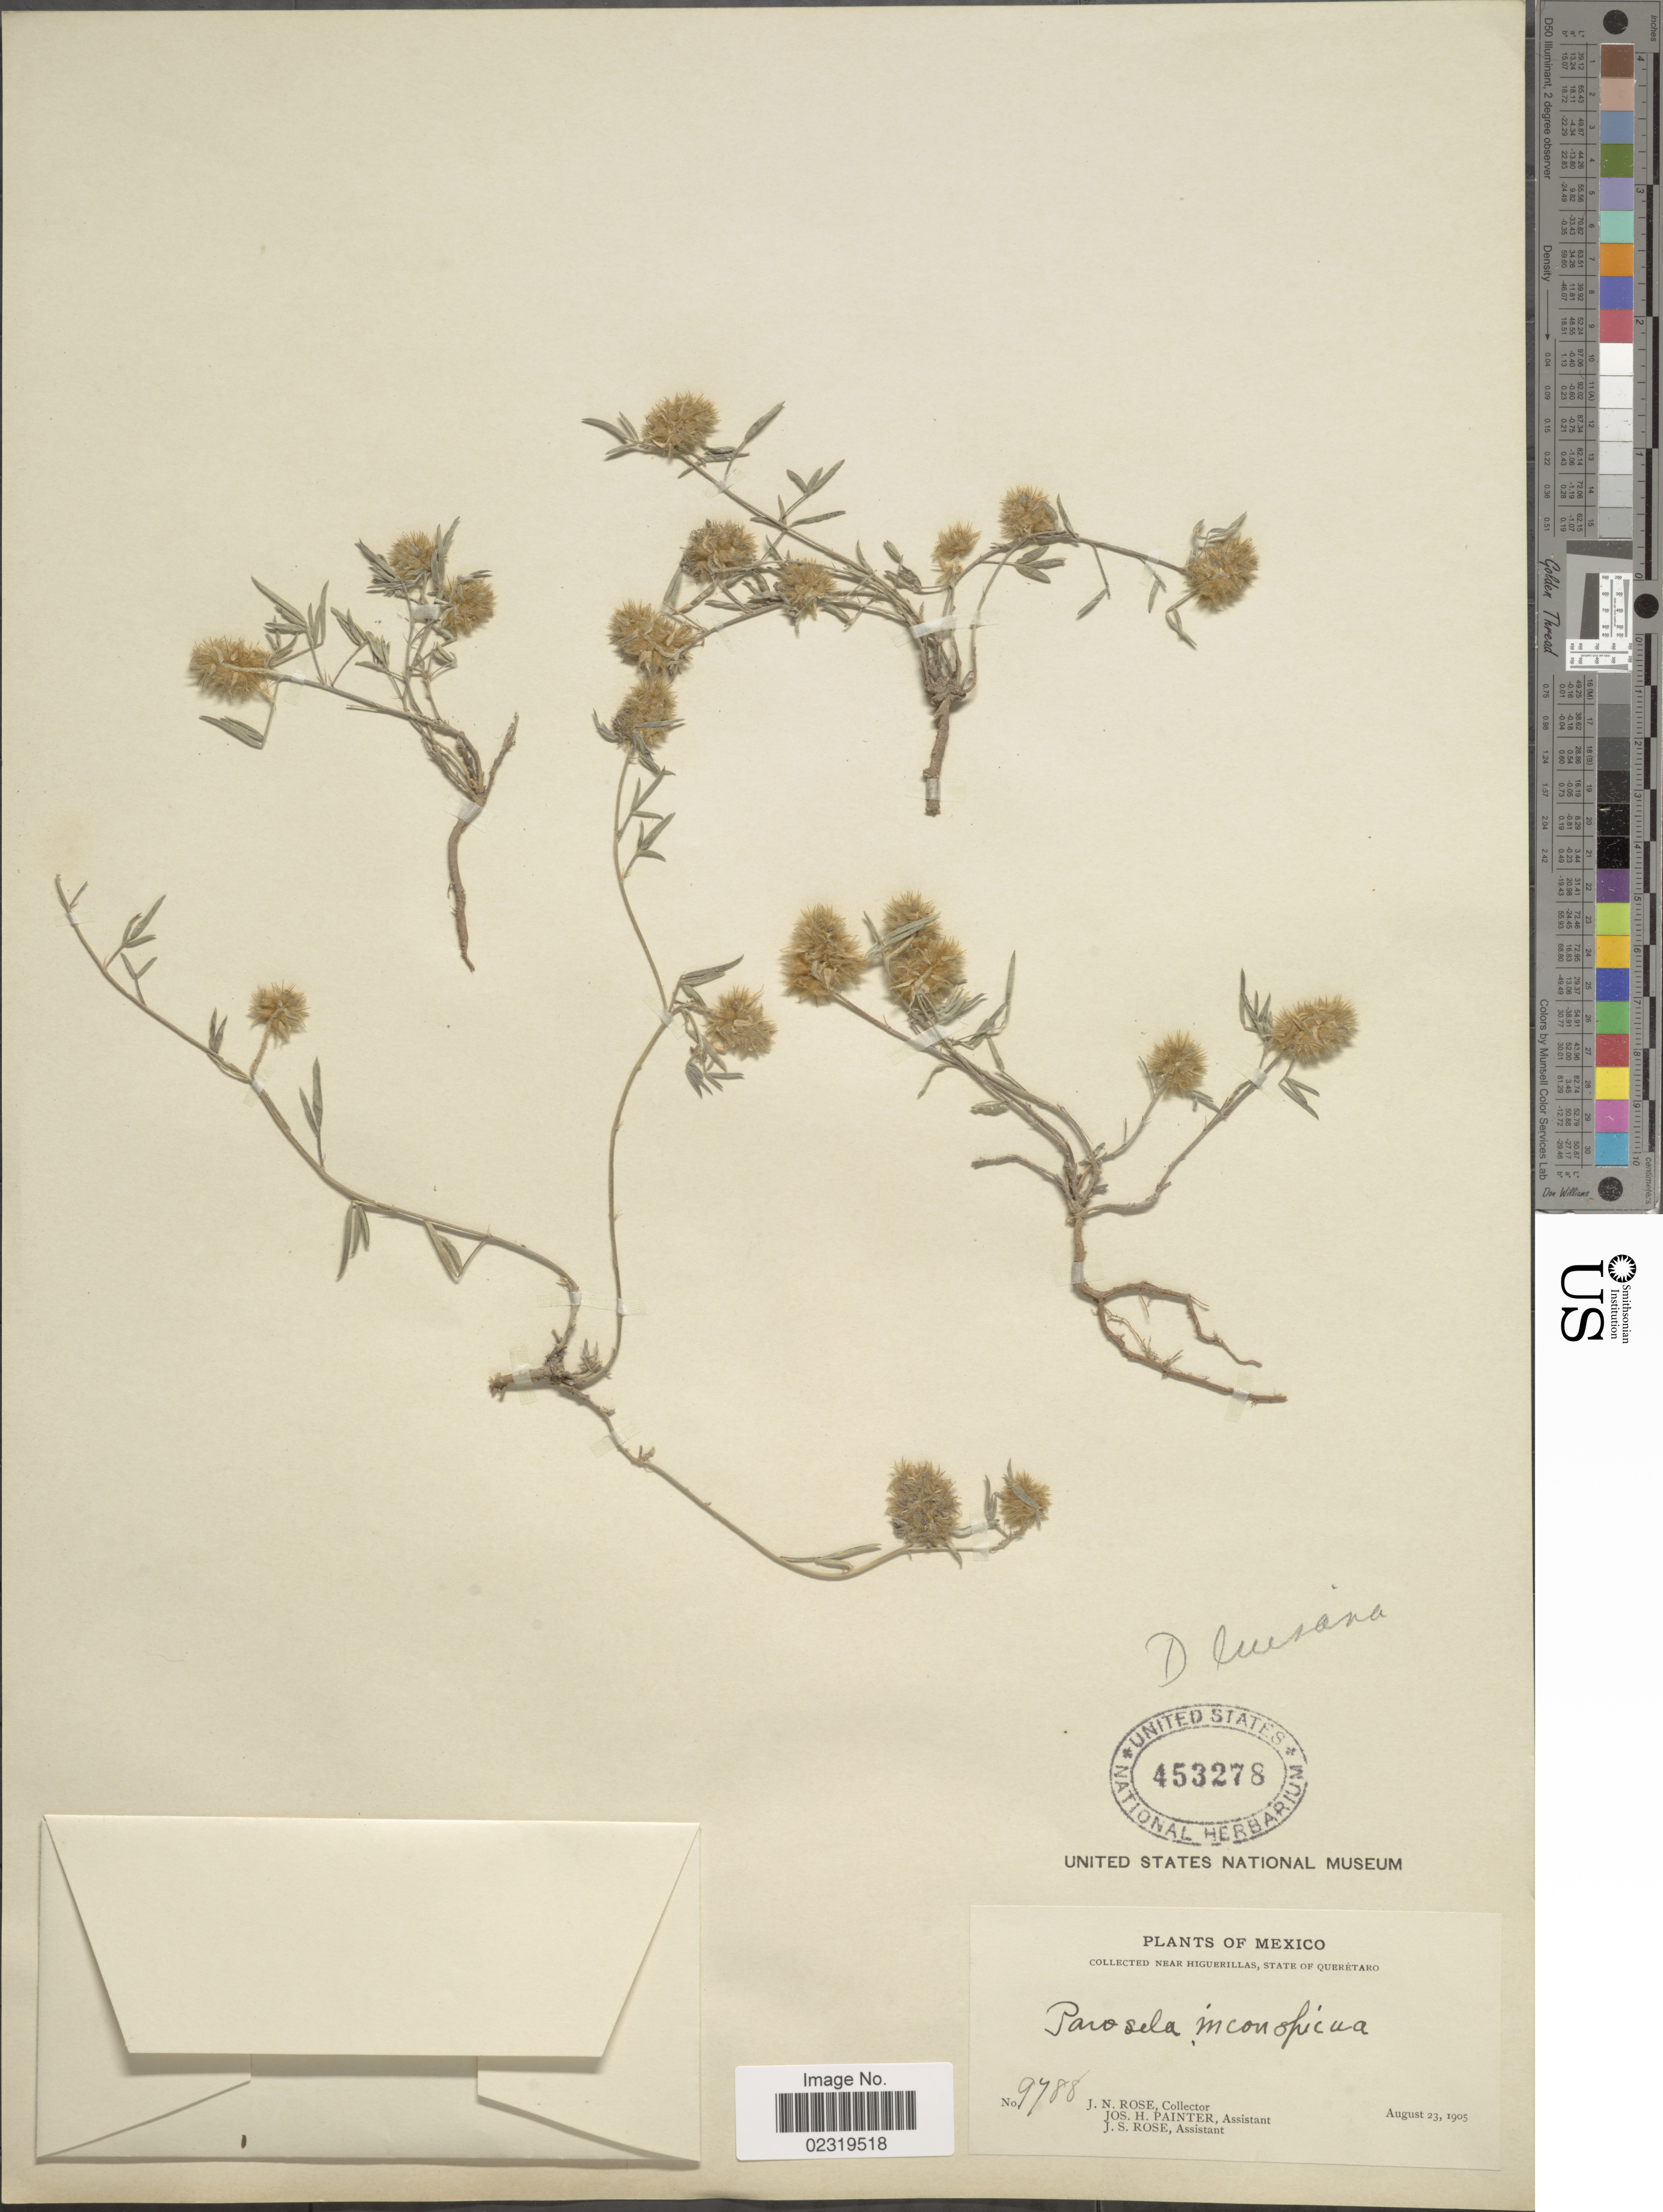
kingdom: Plantae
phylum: Tracheophyta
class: Magnoliopsida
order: Fabales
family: Fabaceae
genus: Dalea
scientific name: Dalea luisana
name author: S. Watson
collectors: J. N. Rose, J. H. Painter & J. S. Rose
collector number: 9788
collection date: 1905-08-23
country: Mexico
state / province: Querétaro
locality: Near Higuerillas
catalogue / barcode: US 453278